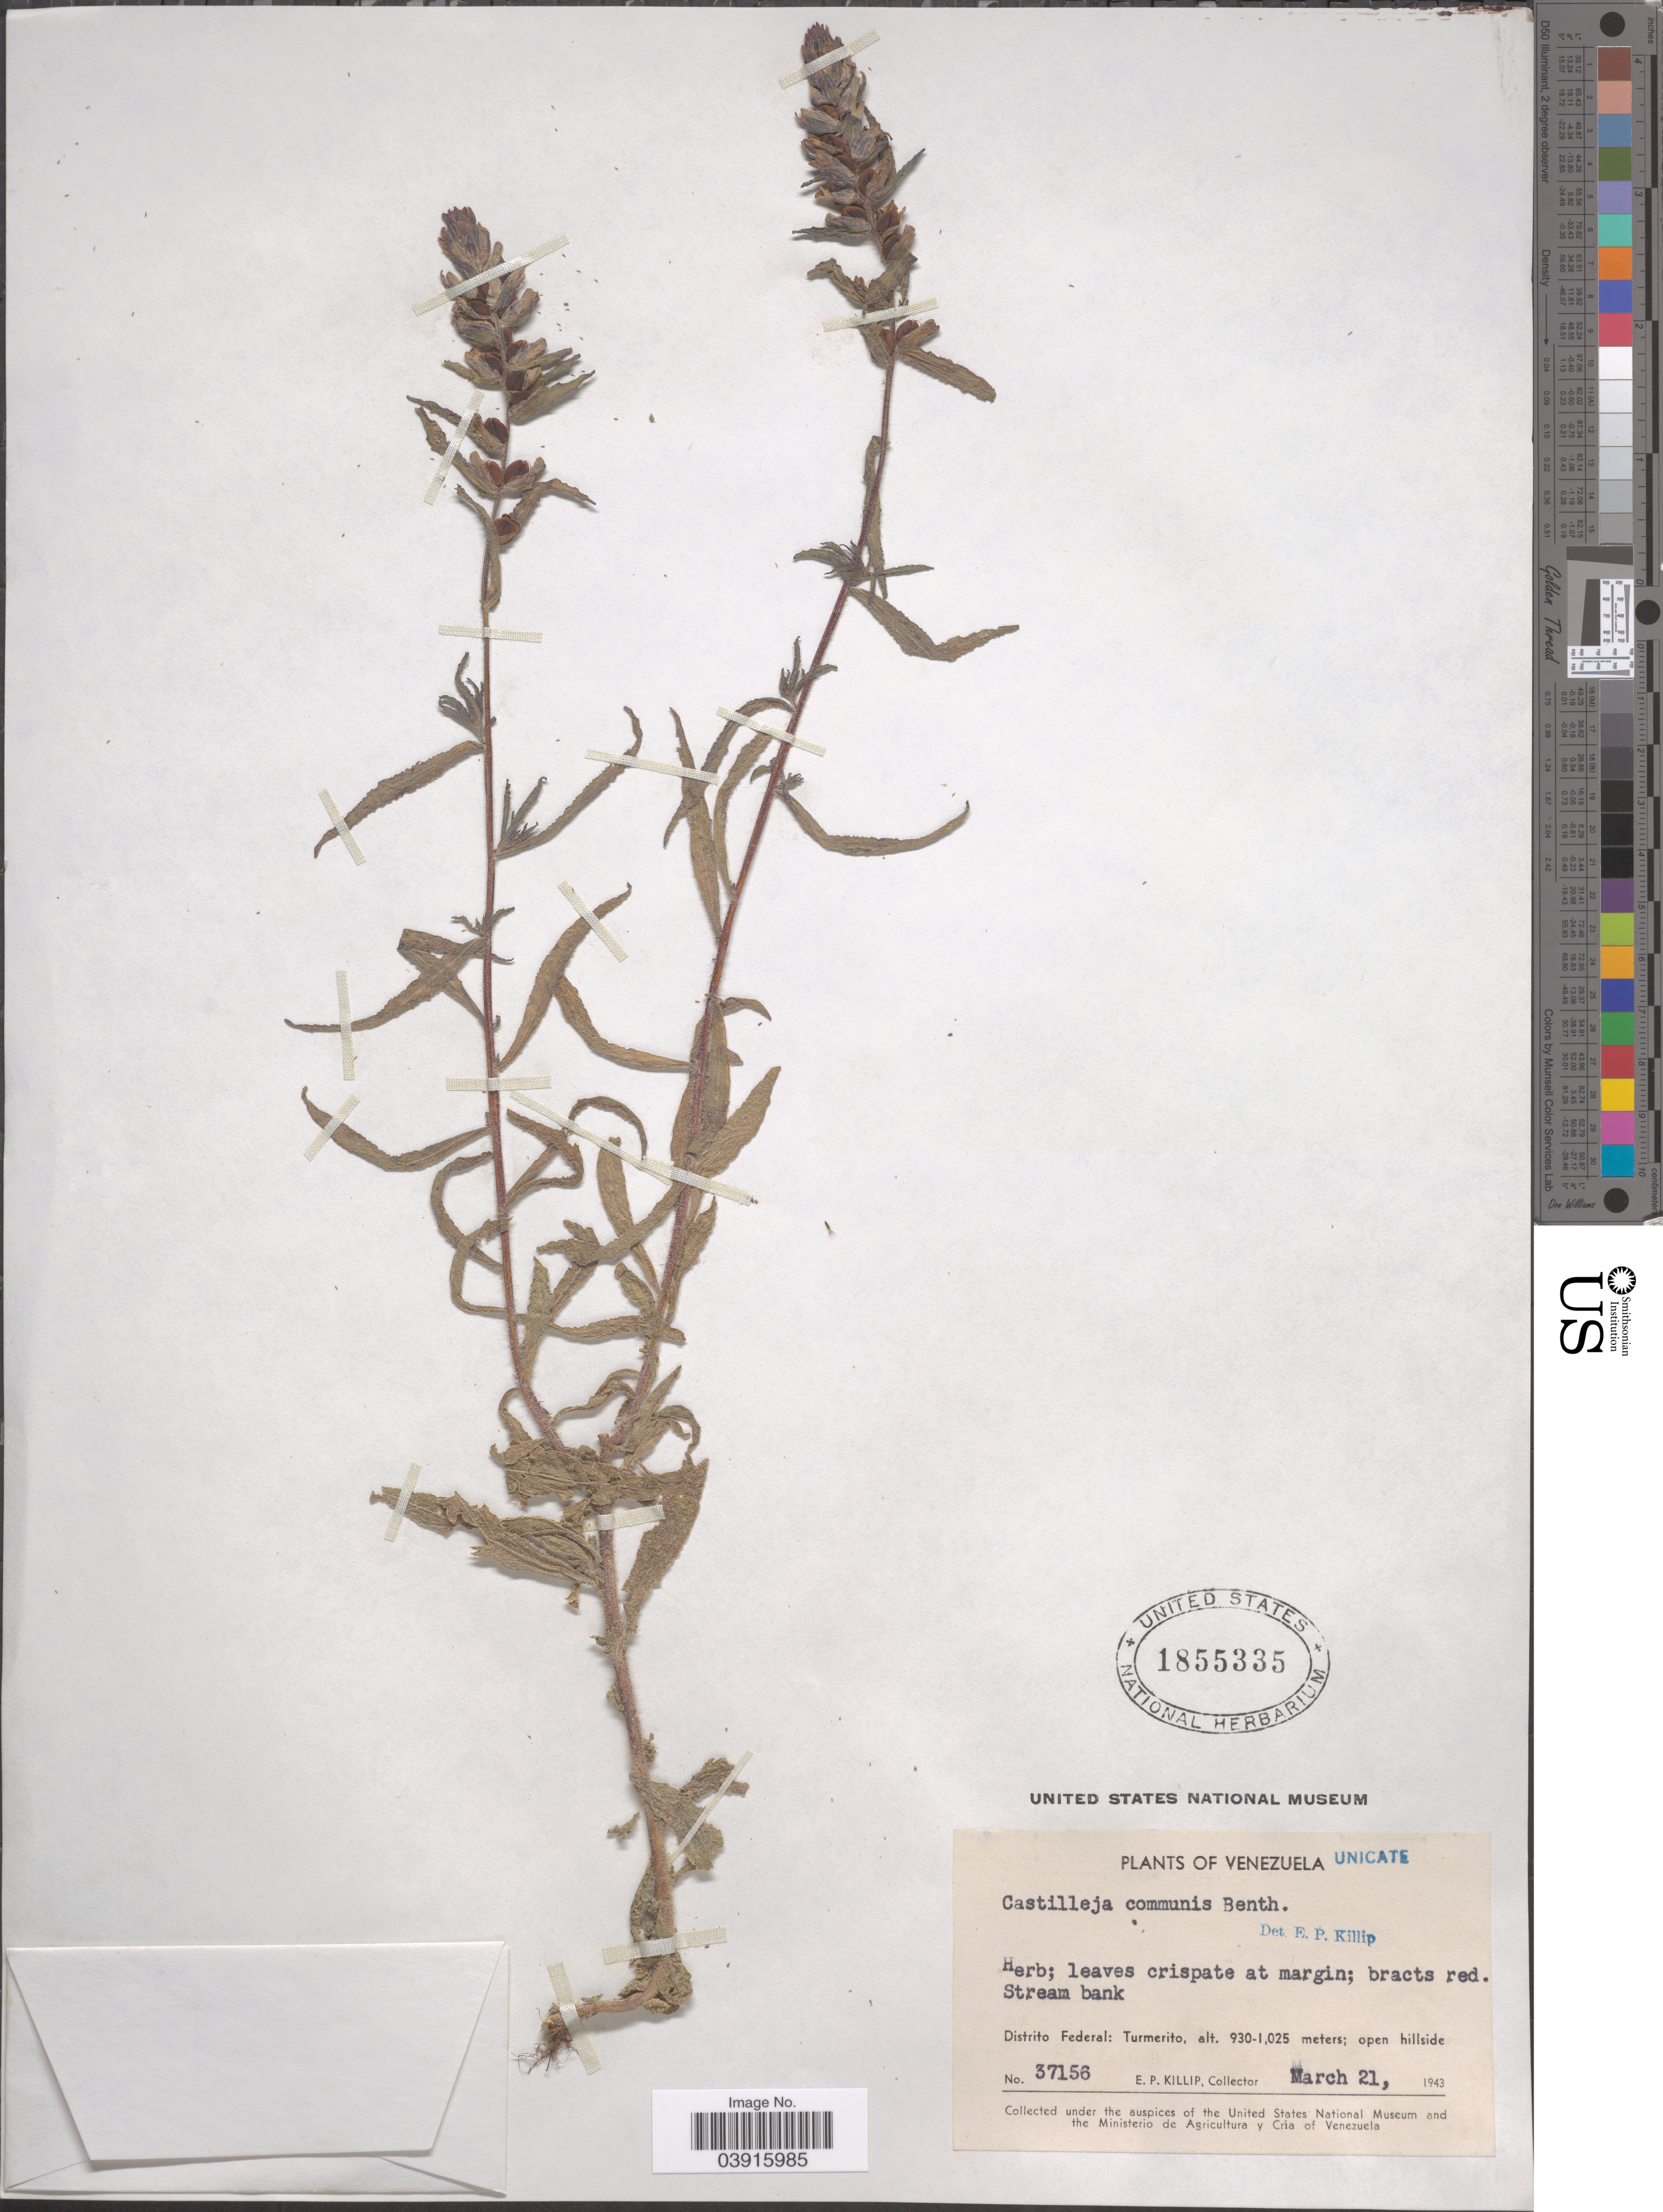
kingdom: Plantae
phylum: Tracheophyta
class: Magnoliopsida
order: Lamiales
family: Orobanchaceae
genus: Castilleja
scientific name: Castilleja communis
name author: Benth.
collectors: E. P. Killip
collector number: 37156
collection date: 1943-03-21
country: Venezuela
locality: Distrito Federal: Turmerito.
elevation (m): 930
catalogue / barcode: US 1855335